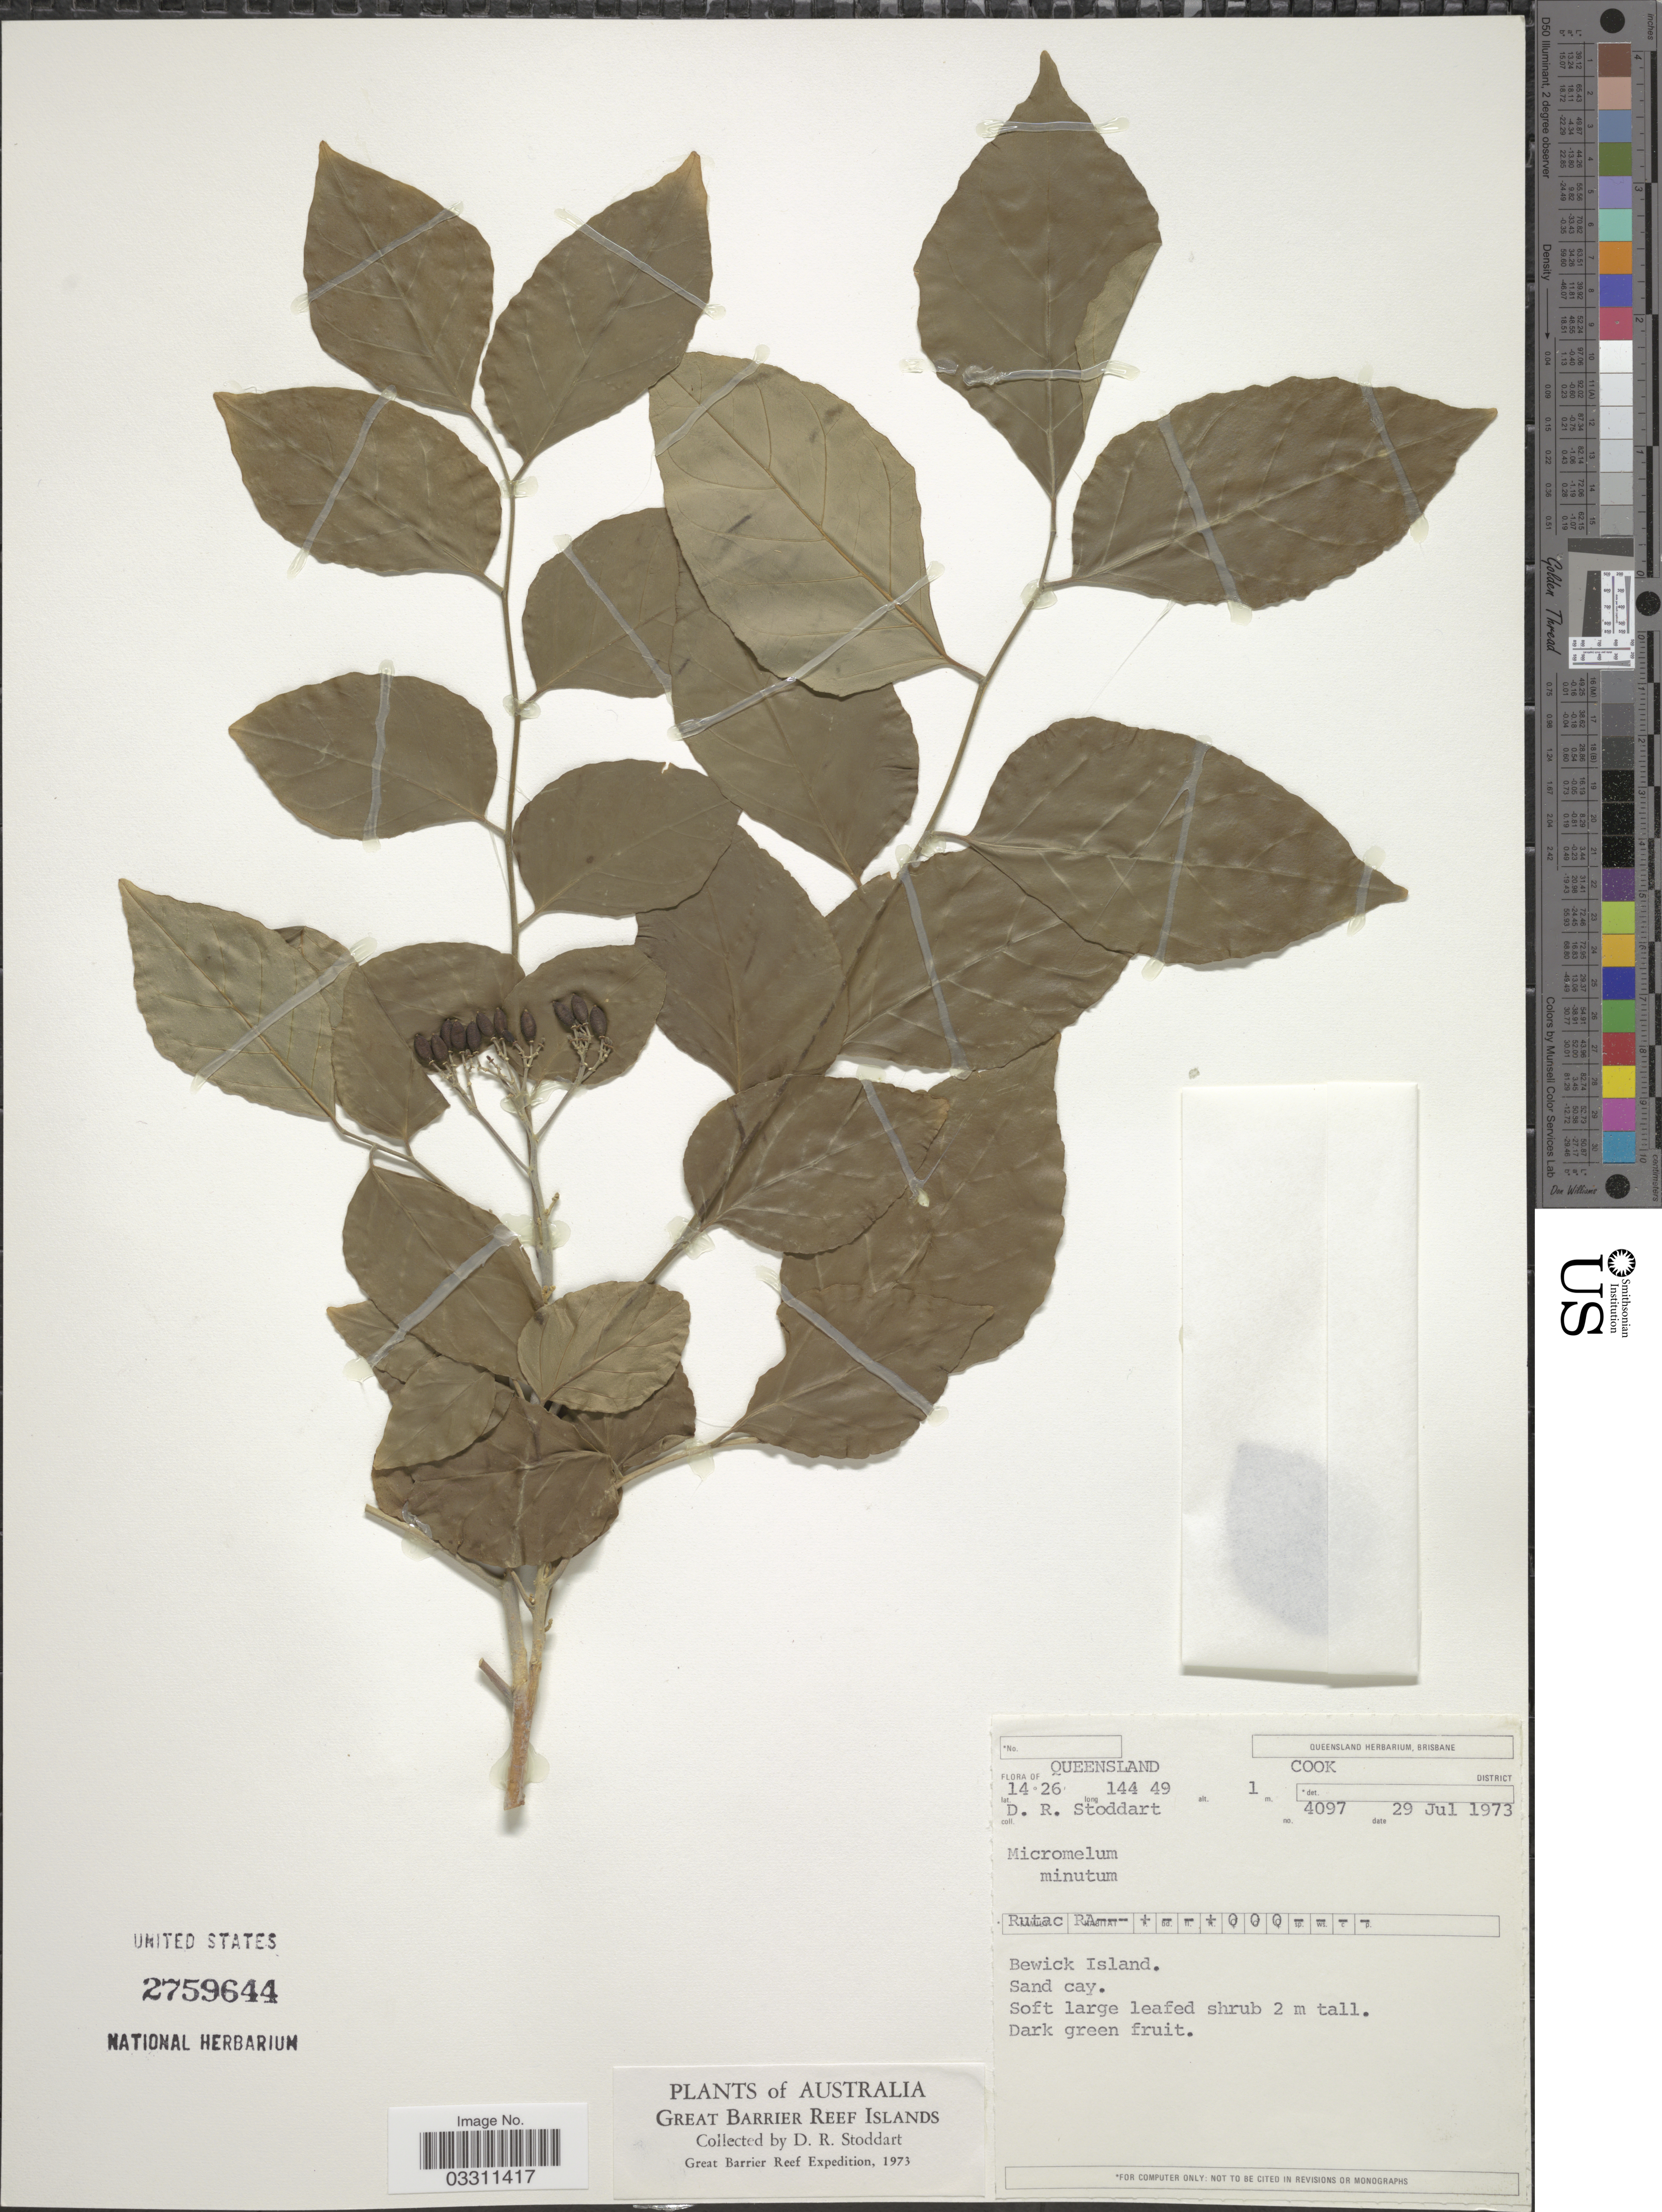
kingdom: Plantae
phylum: Tracheophyta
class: Magnoliopsida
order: Sapindales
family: Rutaceae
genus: Micromelum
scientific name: Micromelum minutum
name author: (G. Forst.) Wight & Arn.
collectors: D. R. Stoddart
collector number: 4097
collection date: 1973-07-29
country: Australia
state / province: Queensland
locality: Cook District. Bewick Island, Sand cay.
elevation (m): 1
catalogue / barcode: US 2759644